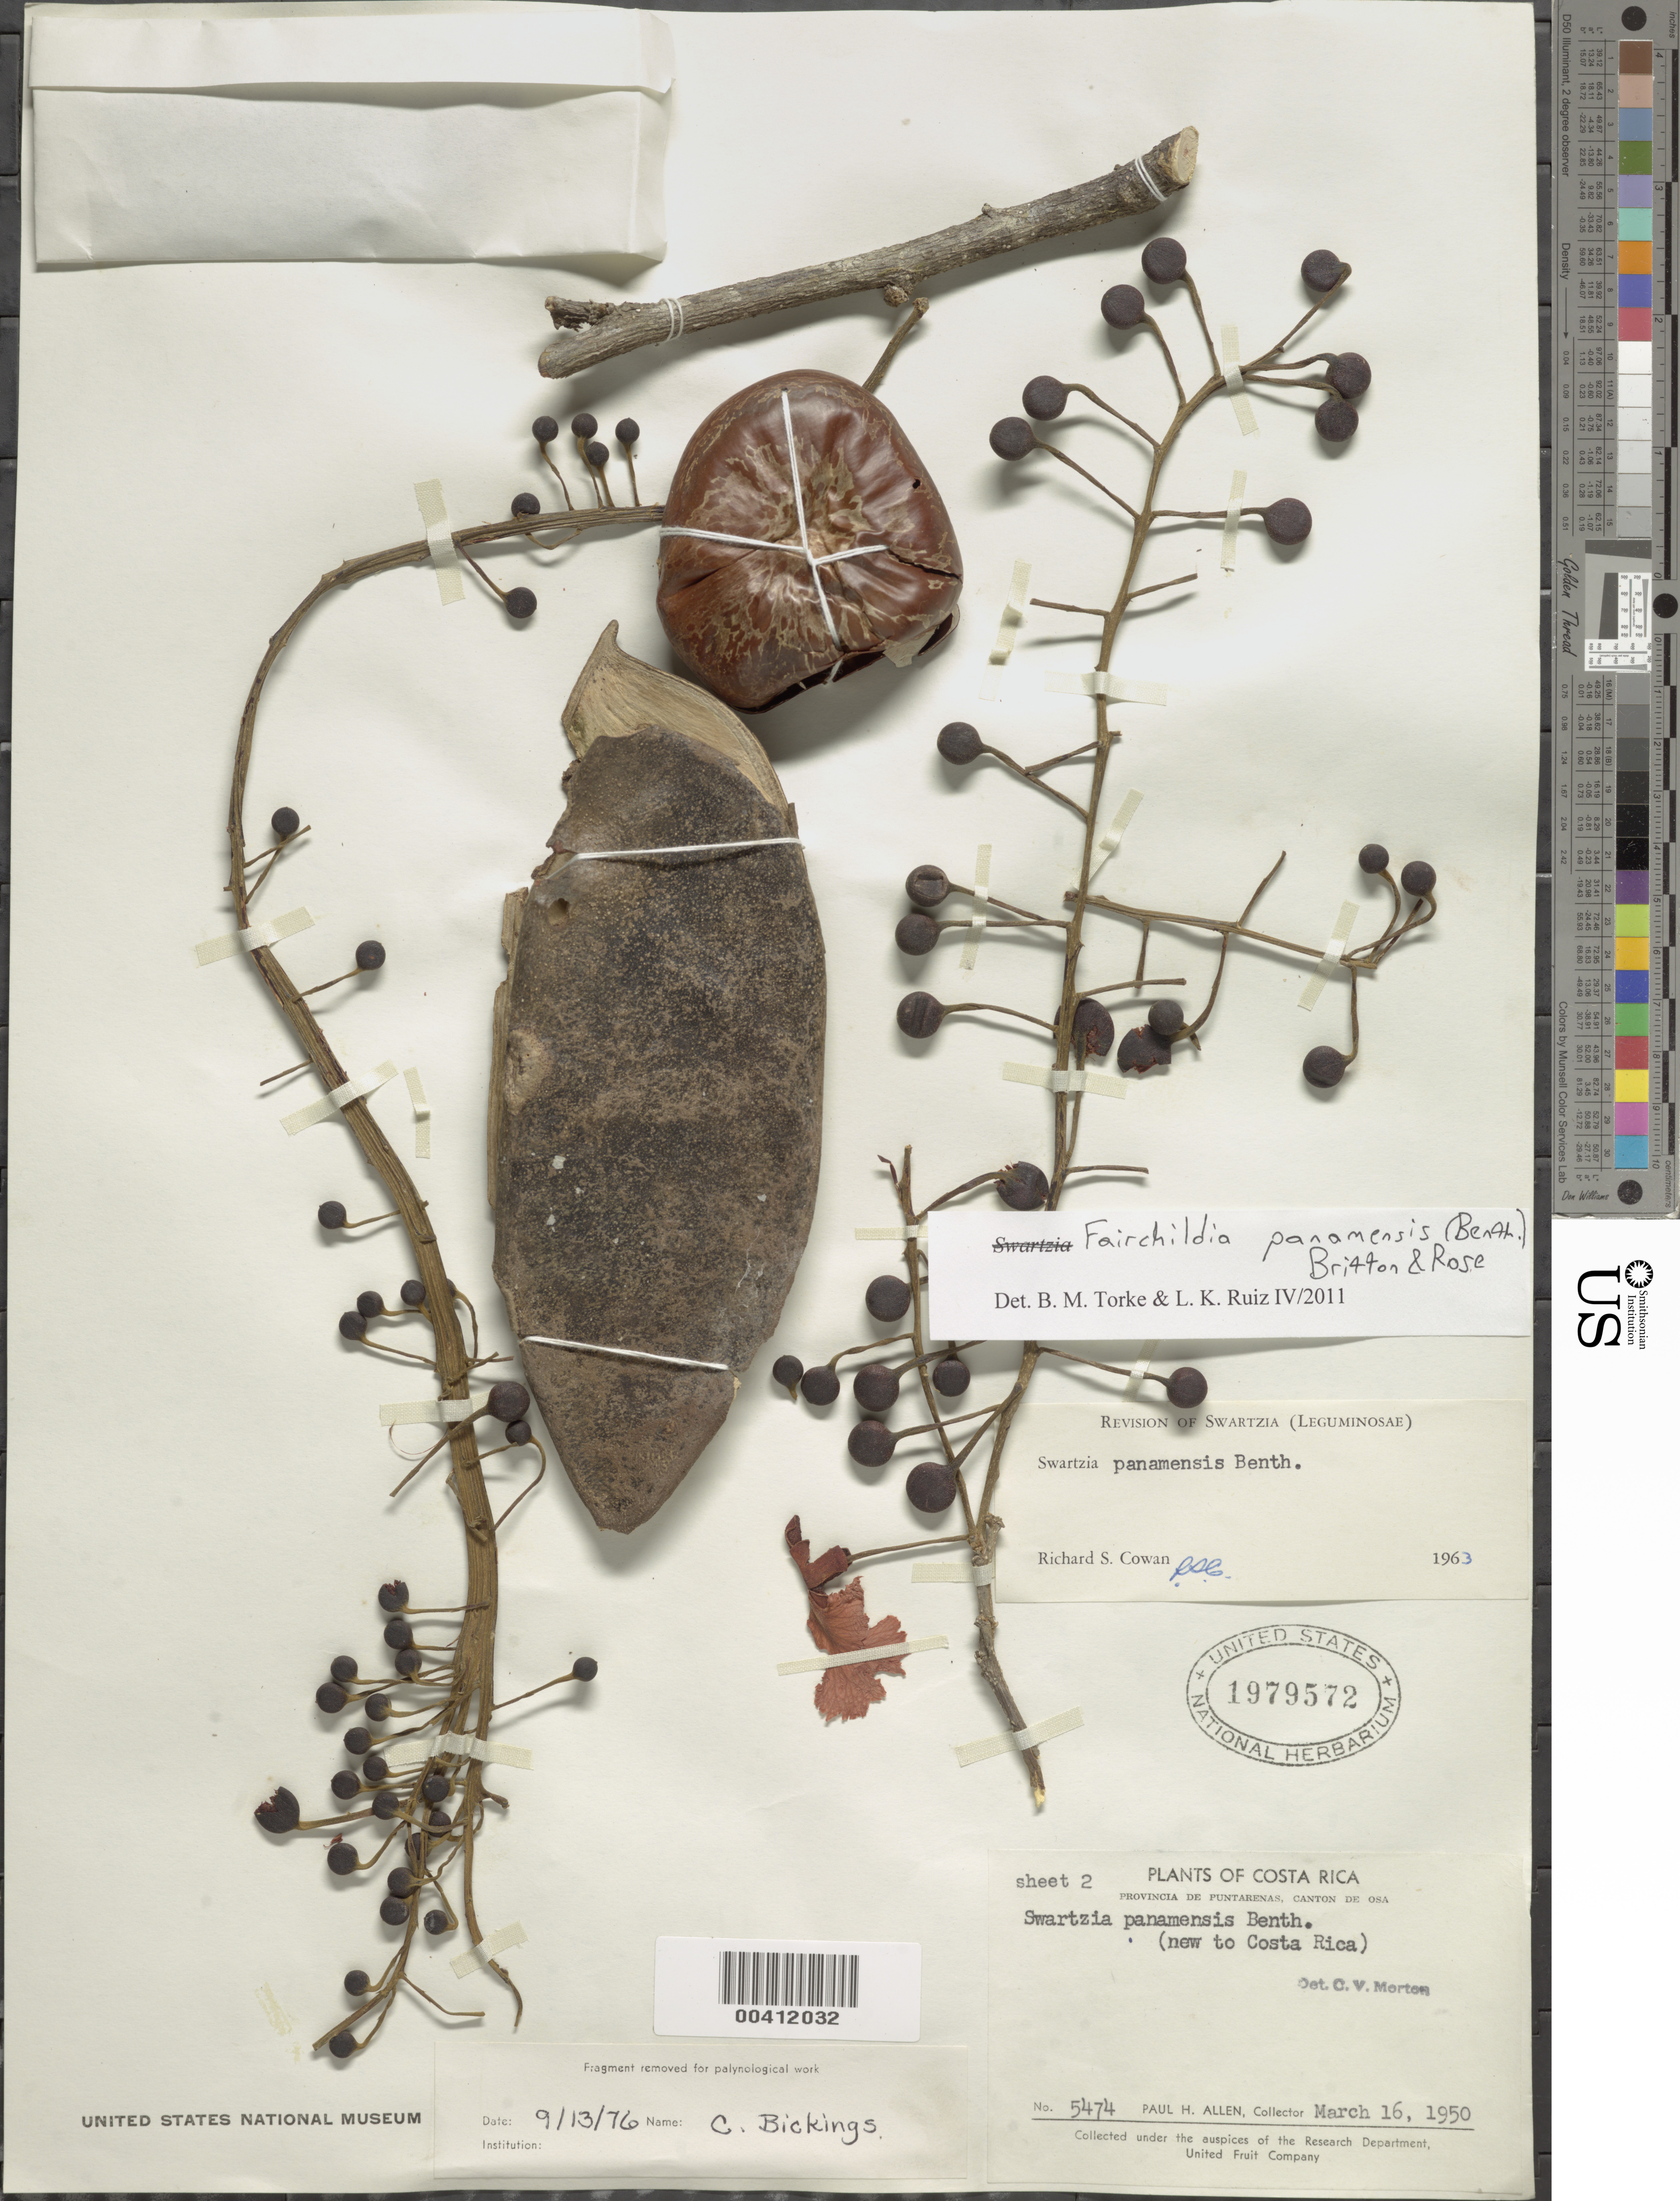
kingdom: Plantae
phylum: Tracheophyta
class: Magnoliopsida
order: Fabales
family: Fabaceae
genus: Fairchildia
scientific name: Fairchildia panamensis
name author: (Benth.) Britton & Rose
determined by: Torke, B. M.; Ruiz, L. K.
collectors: P. H. Allen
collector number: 5474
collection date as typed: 16 Mar 1950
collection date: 1950-03-16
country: Costa Rica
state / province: Puntarenas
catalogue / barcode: US 1979572